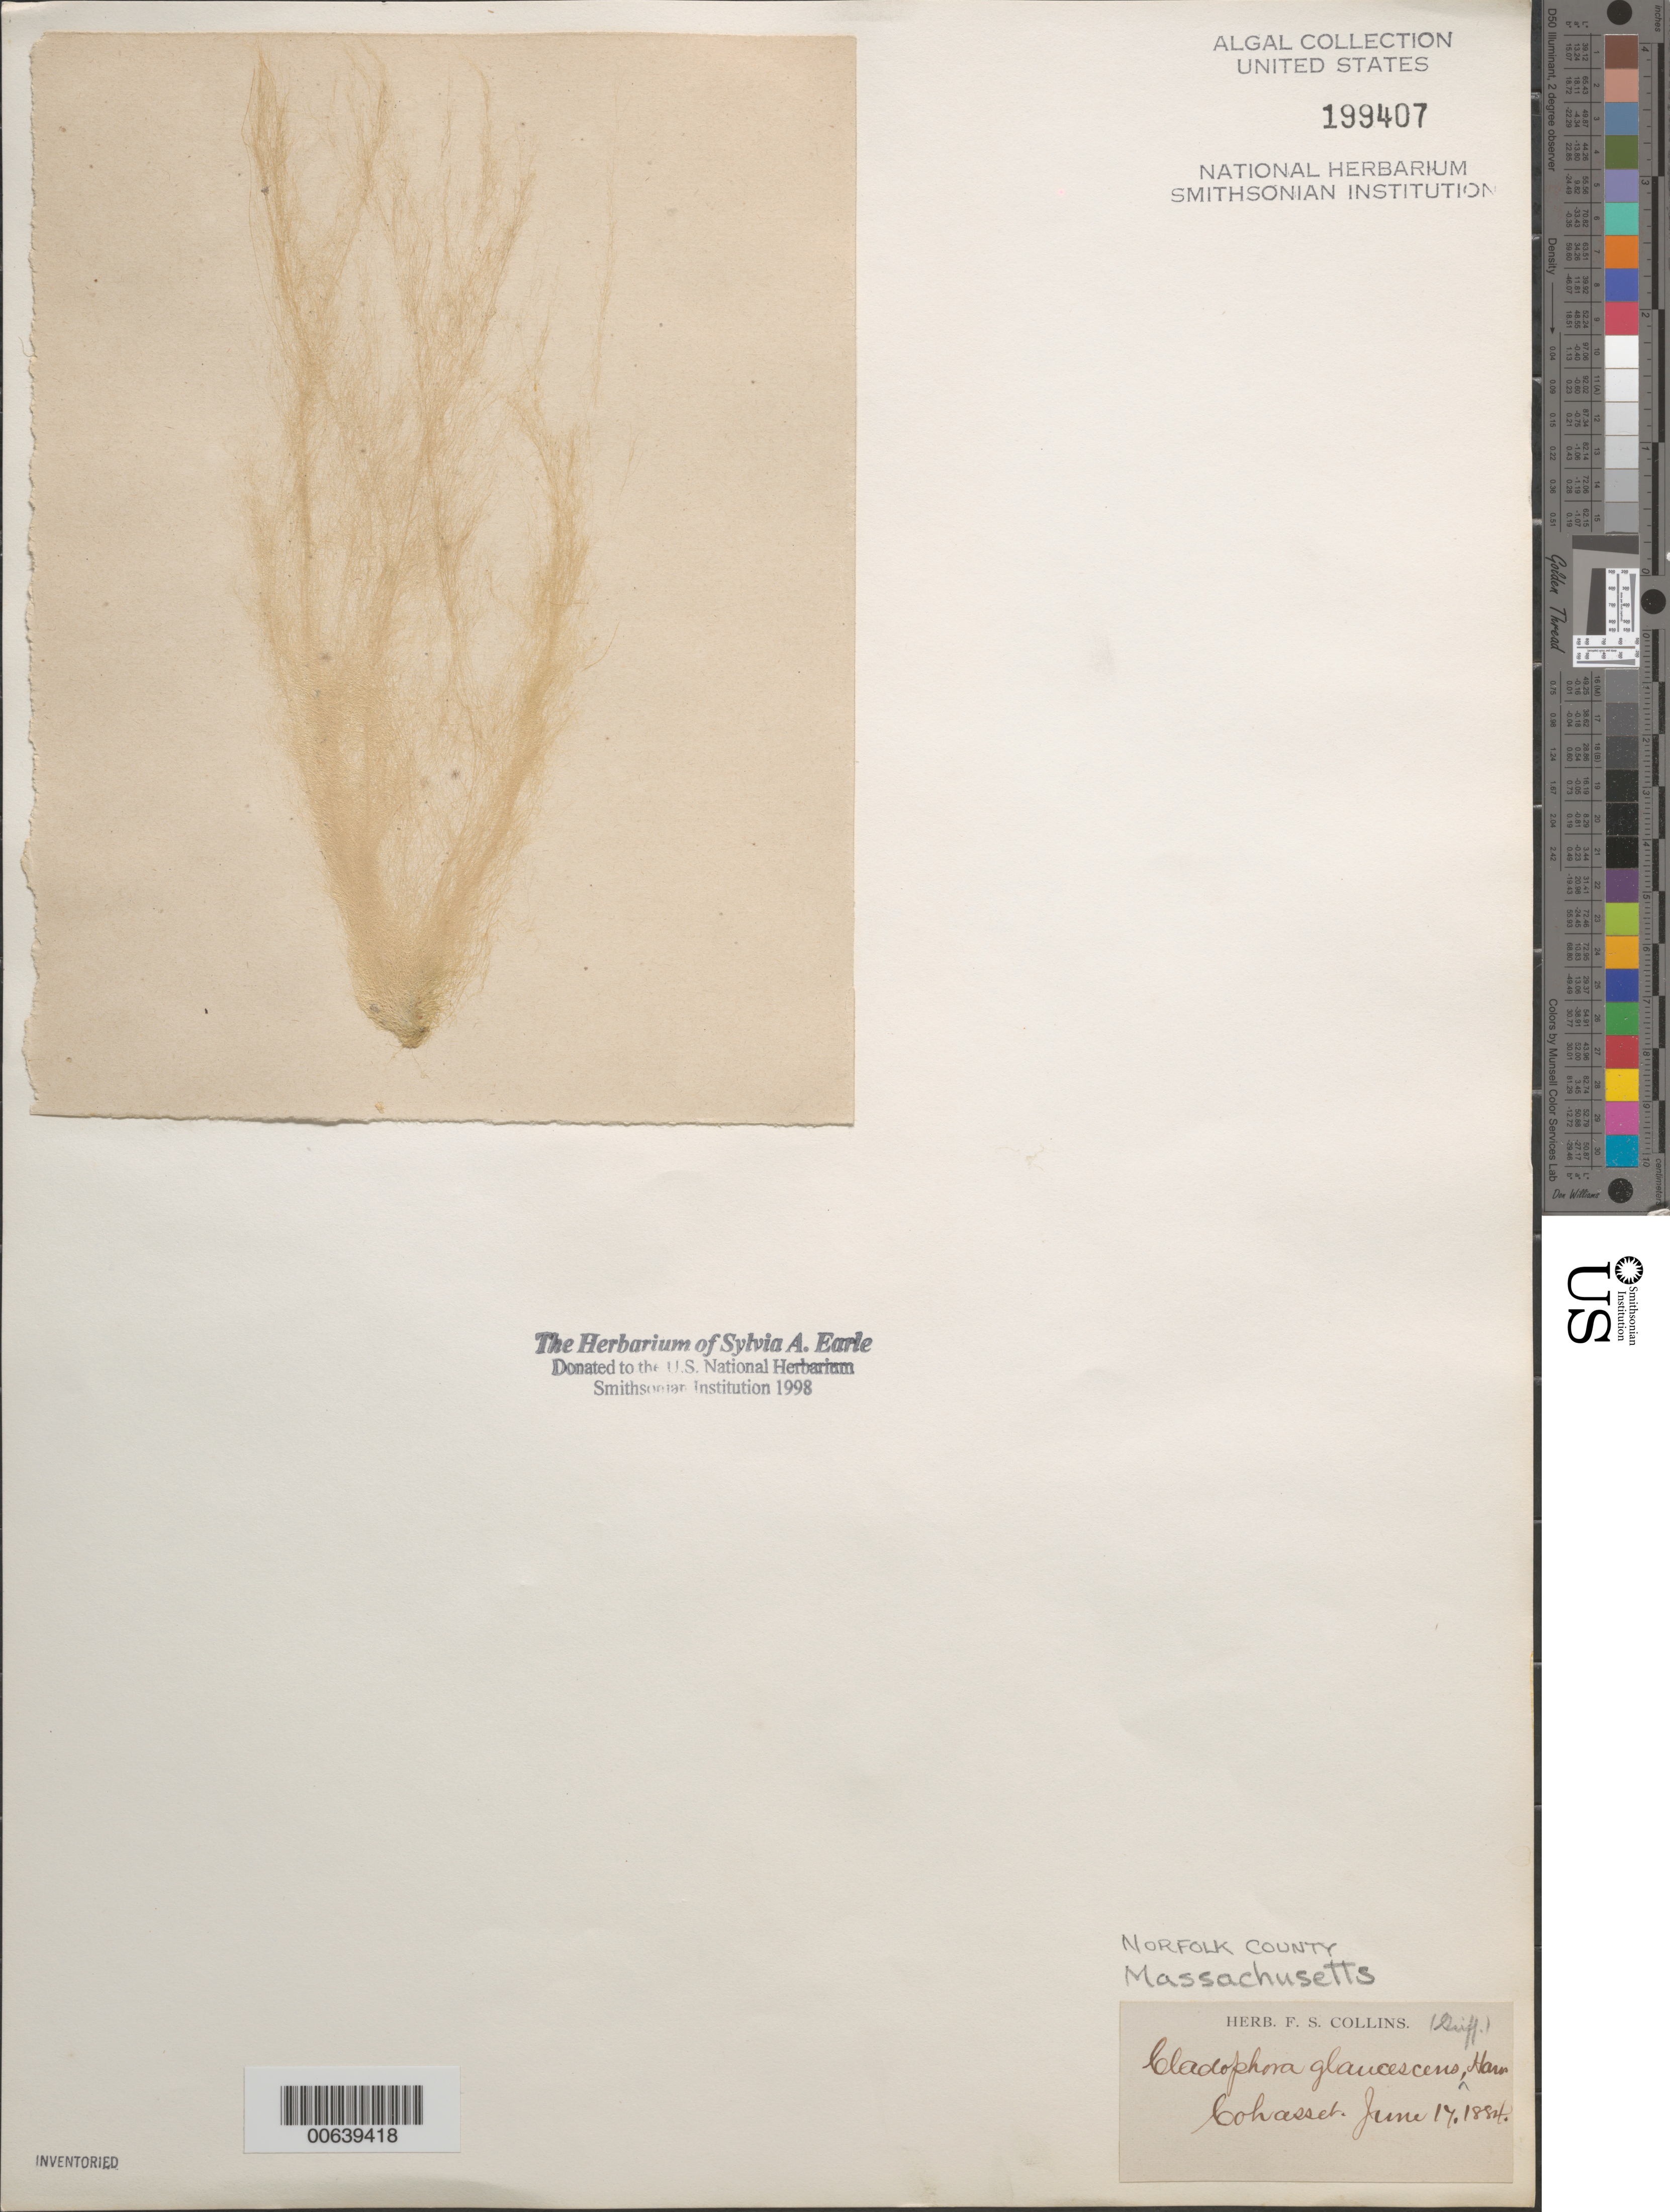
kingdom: Plantae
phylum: Chlorophyta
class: Ulvophyceae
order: Cladophorales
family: Cladophoraceae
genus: Cladophora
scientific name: Cladophora sericea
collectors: F. Collins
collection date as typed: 17 Jun 1884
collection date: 1884-06-17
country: United States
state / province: Massachusetts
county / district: Norfolk County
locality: Cohasset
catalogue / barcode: US 199407